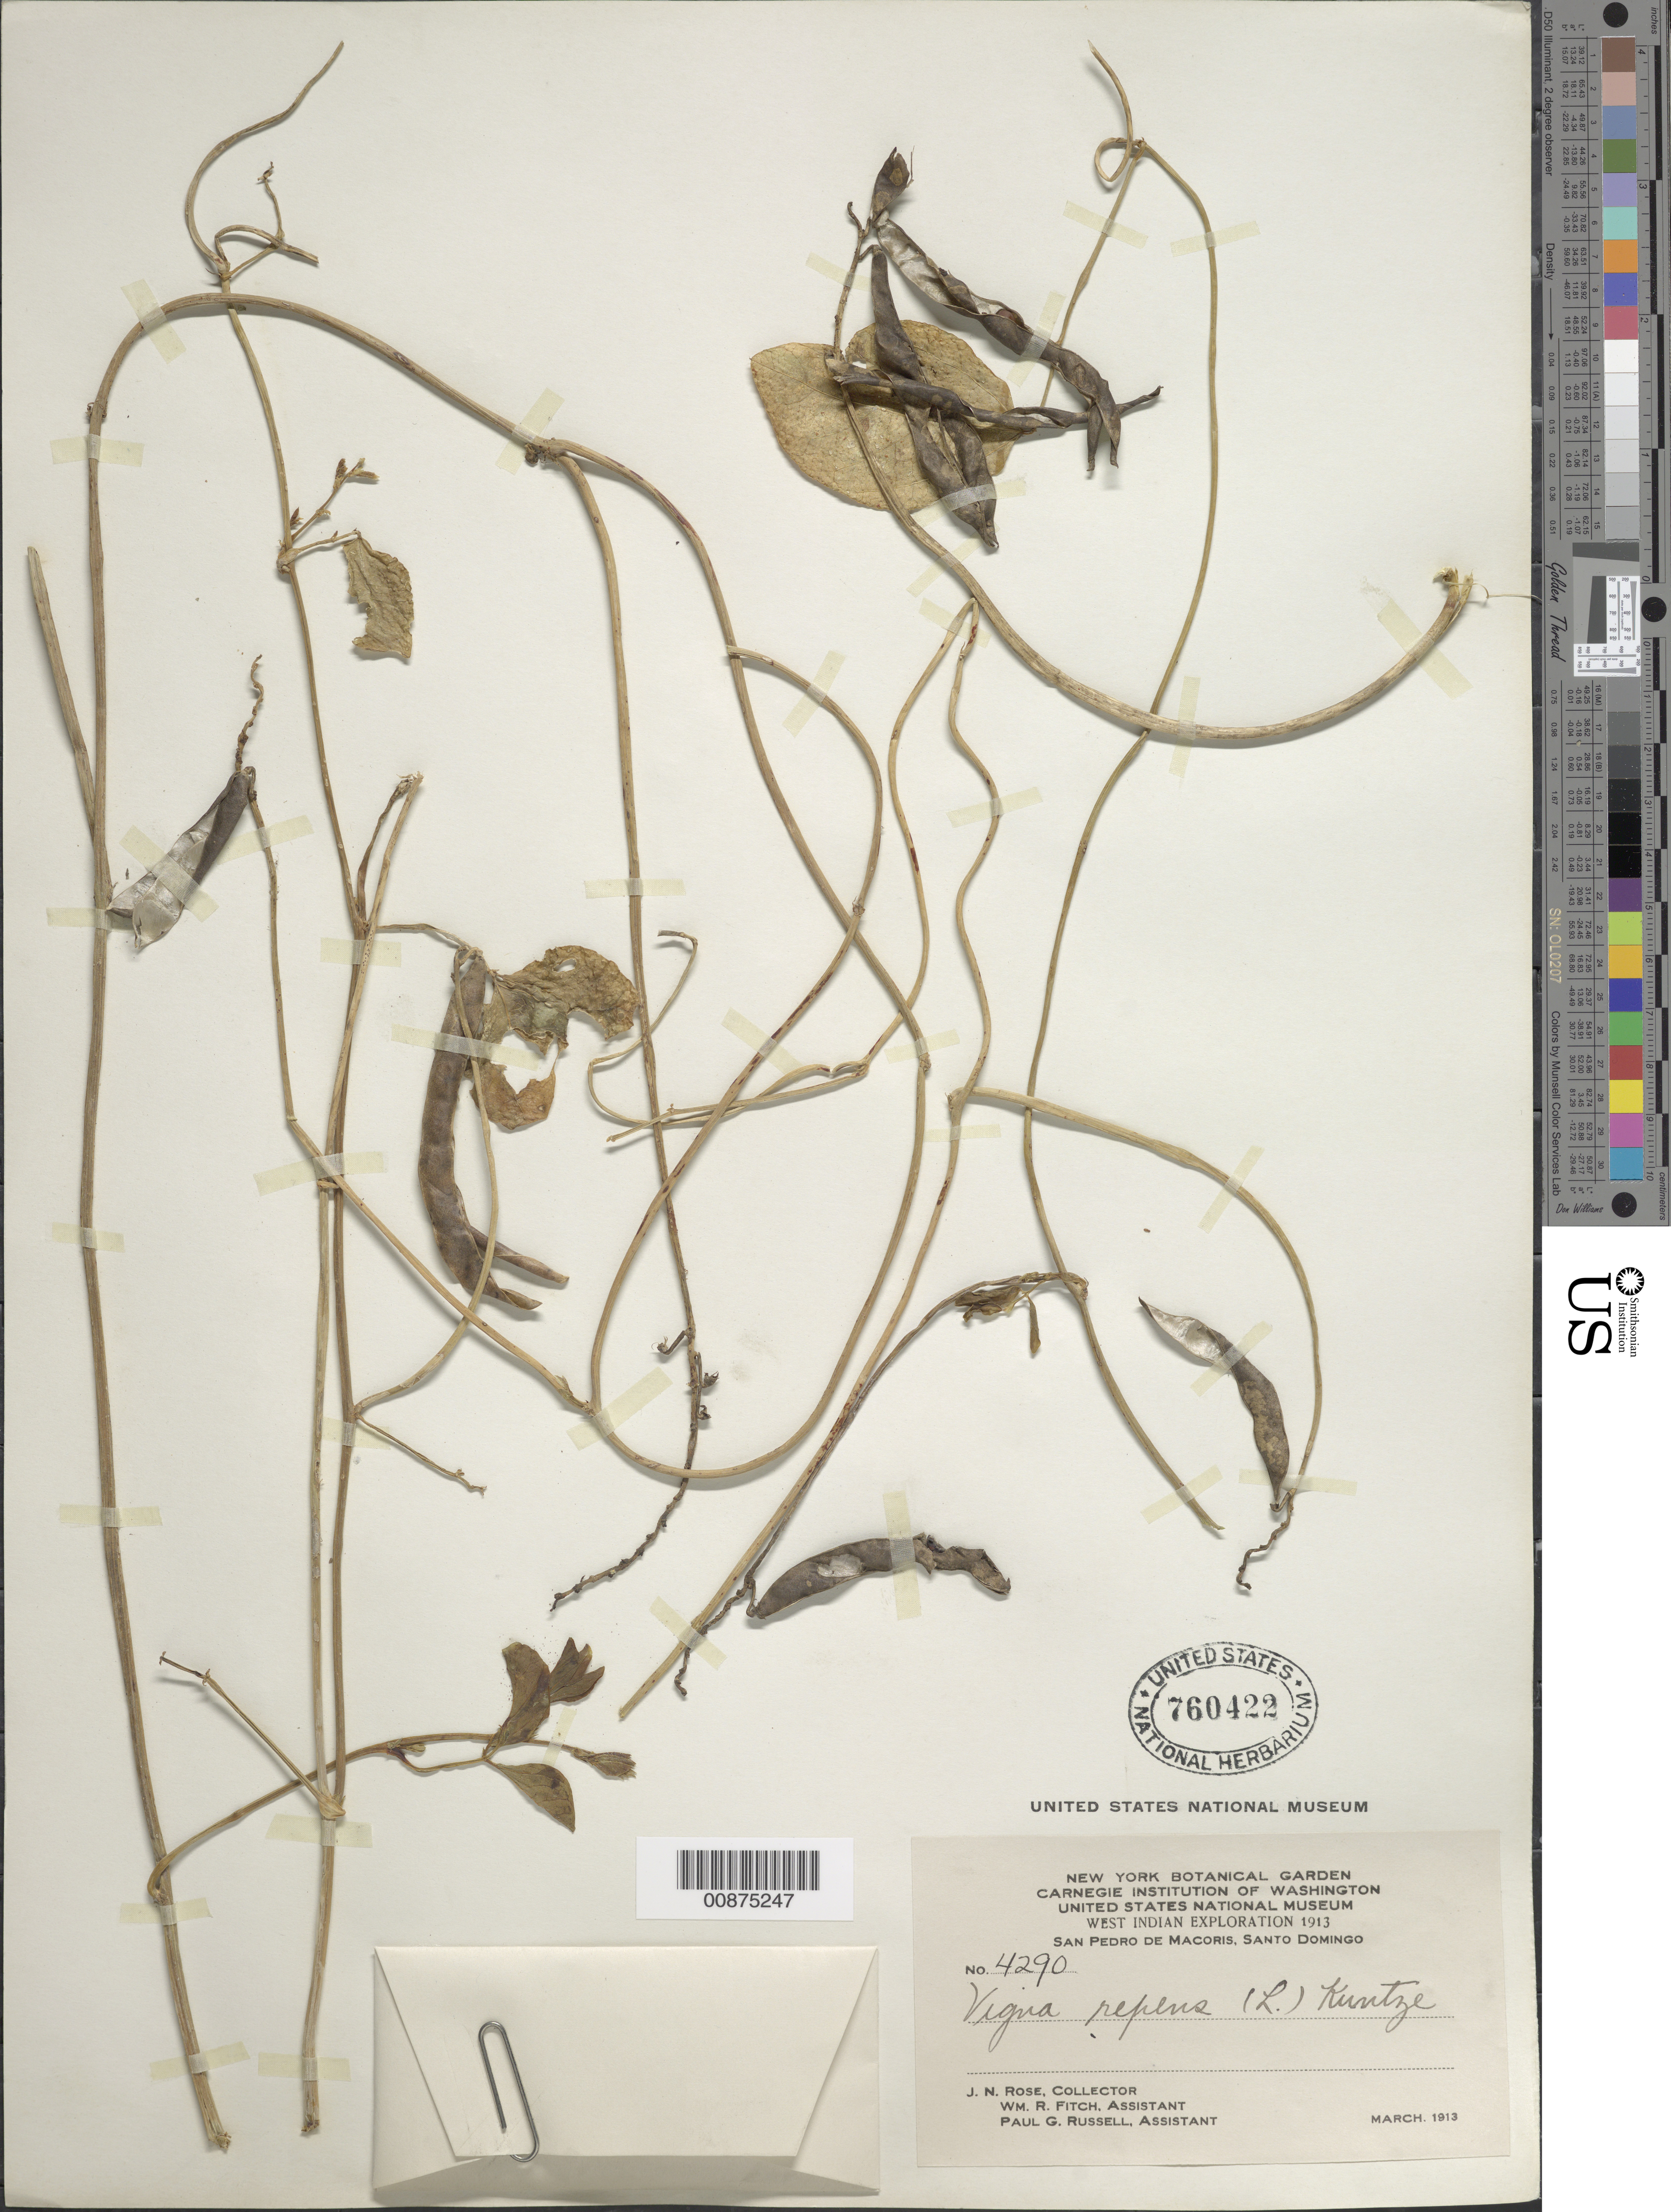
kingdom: Plantae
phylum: Tracheophyta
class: Magnoliopsida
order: Fabales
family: Fabaceae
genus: Vigna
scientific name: Vigna luteola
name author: (Jacq.) Benth.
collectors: J. N. Rose, W. R. Fitch & P. G. Russell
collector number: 4290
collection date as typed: Mar 1913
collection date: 1913-03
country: Dominican Republic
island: Hispaniola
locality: San Pedro de Macorís, Santo Domingo.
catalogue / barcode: US 760422